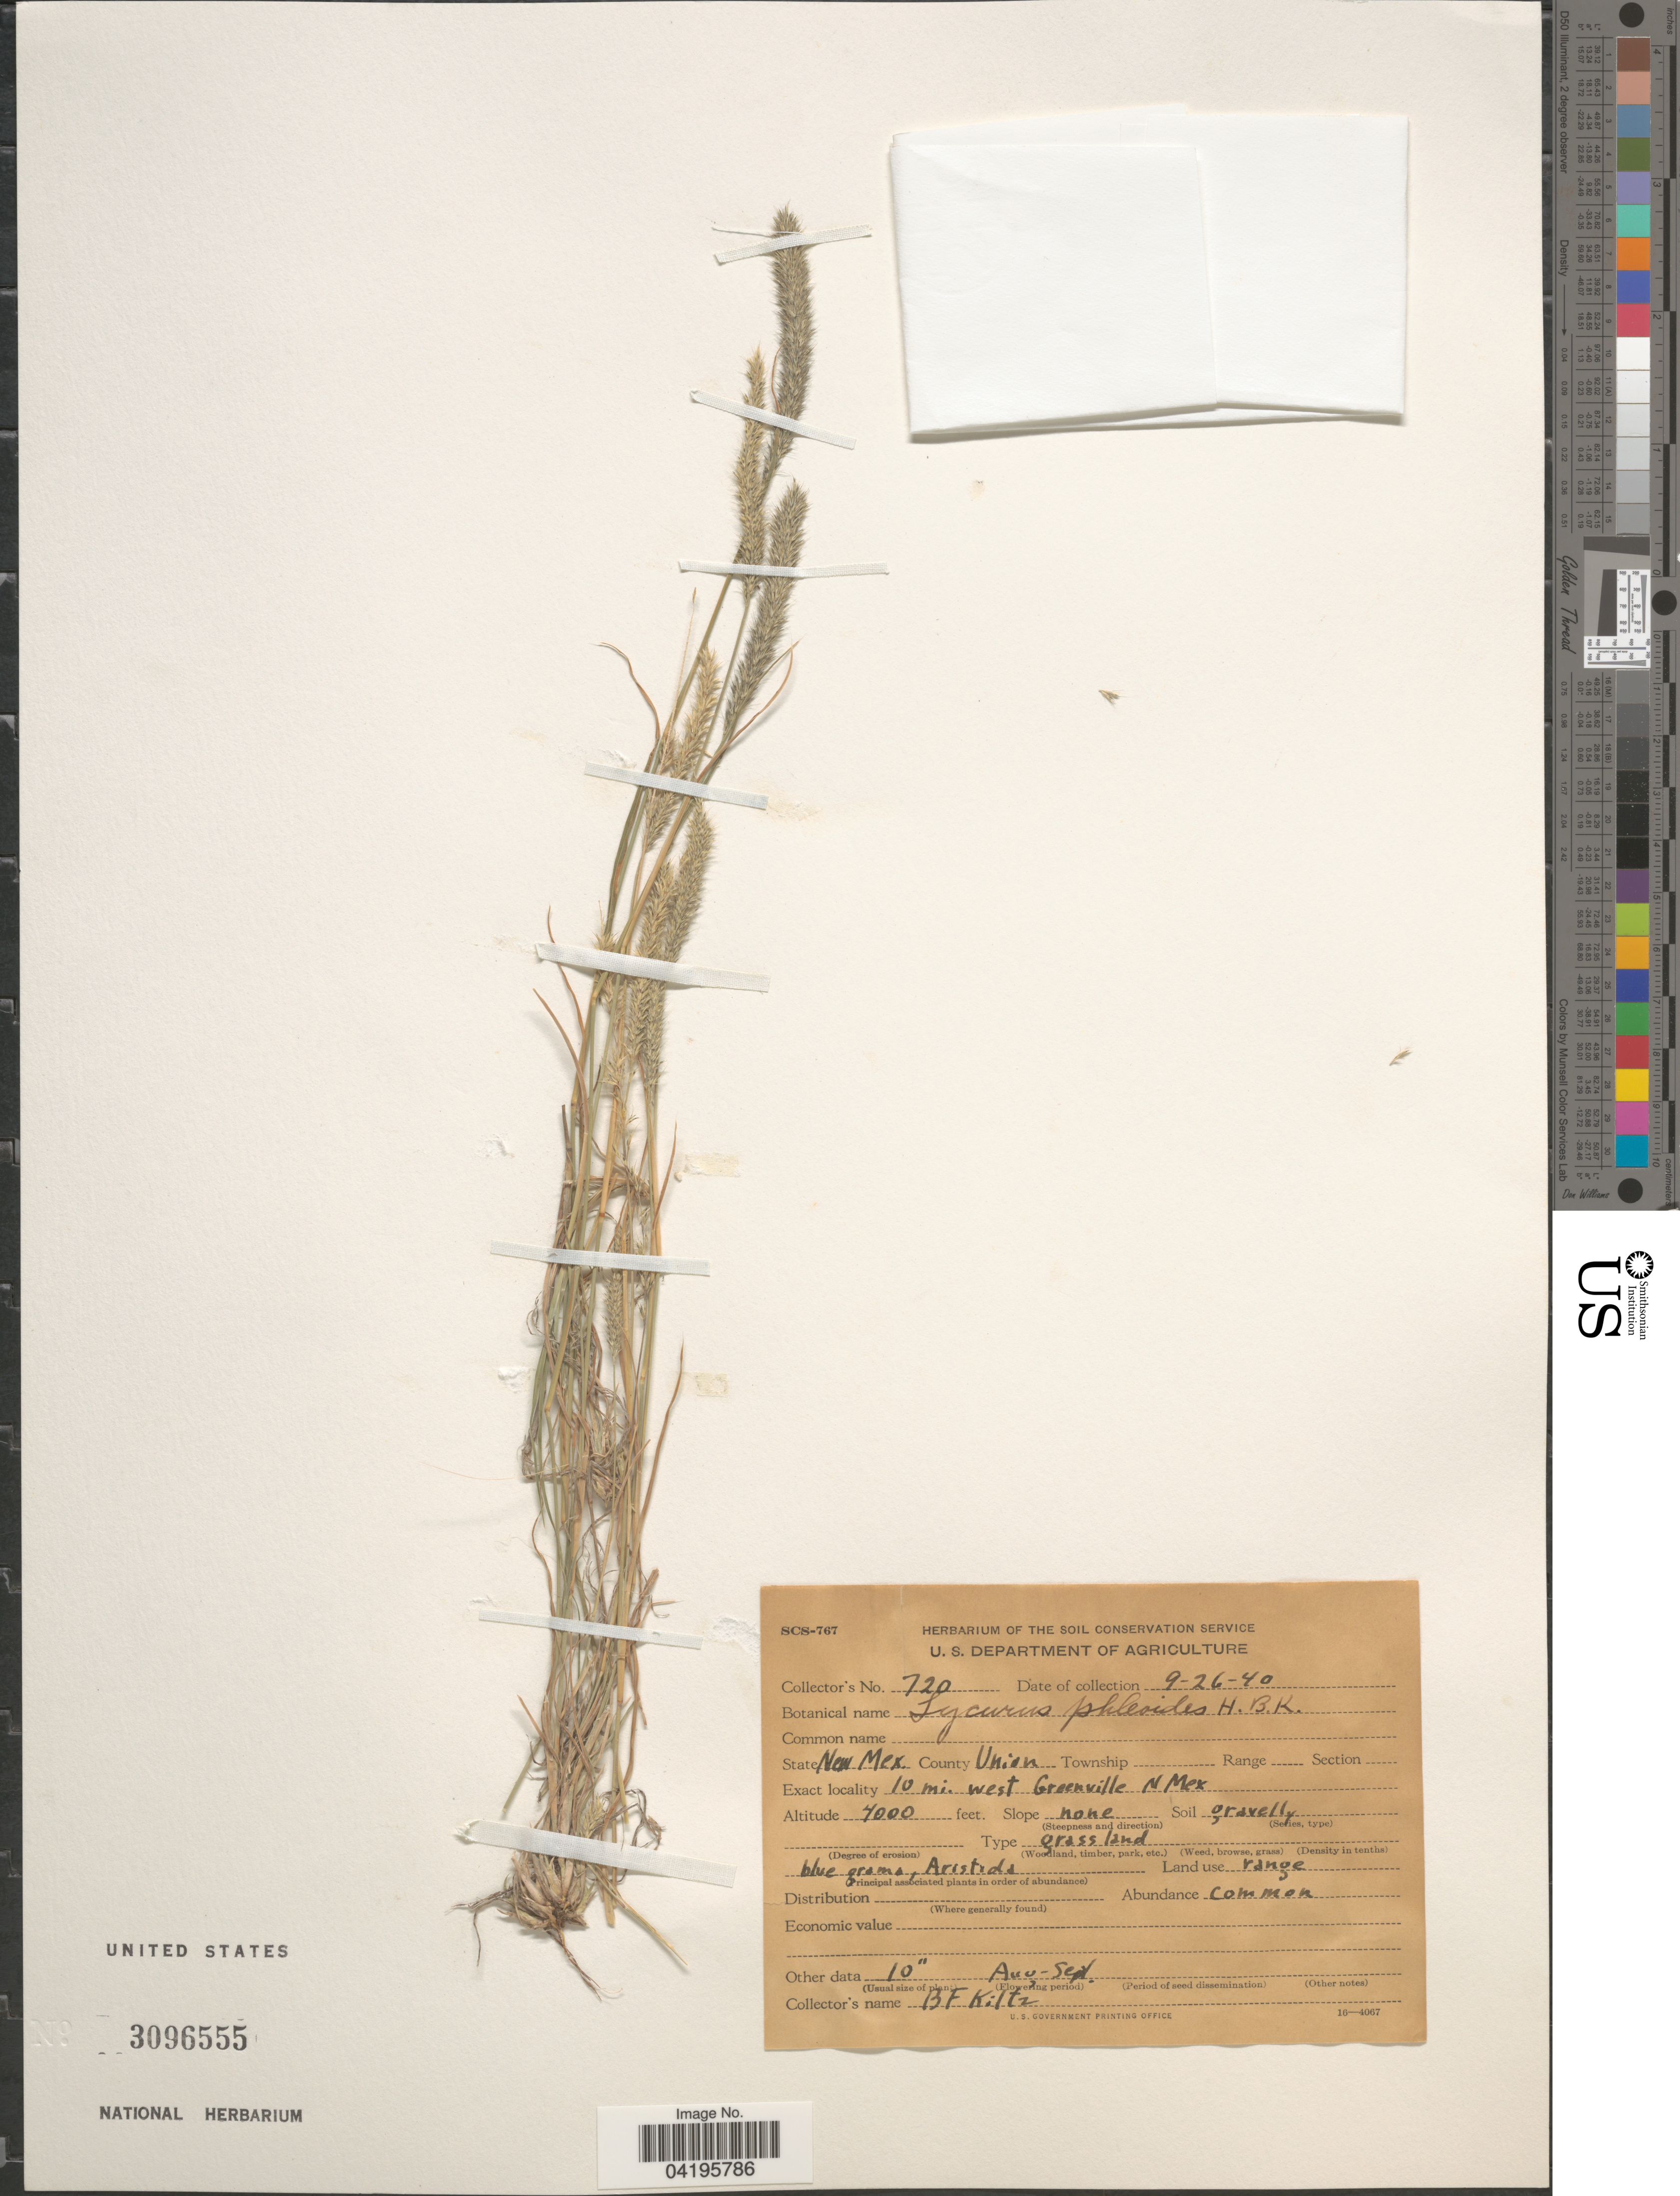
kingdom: Plantae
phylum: Tracheophyta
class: Liliopsida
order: Poales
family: Poaceae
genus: Muhlenbergia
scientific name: Muhlenbergia phleoides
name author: (Kunth) Columbus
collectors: B. Kiltz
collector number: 720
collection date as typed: Transcribed d/m/y: 26/9/40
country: United States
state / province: New Mexico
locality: County Union. 10 mi. west Greenville.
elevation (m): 1219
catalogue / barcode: US 3096555